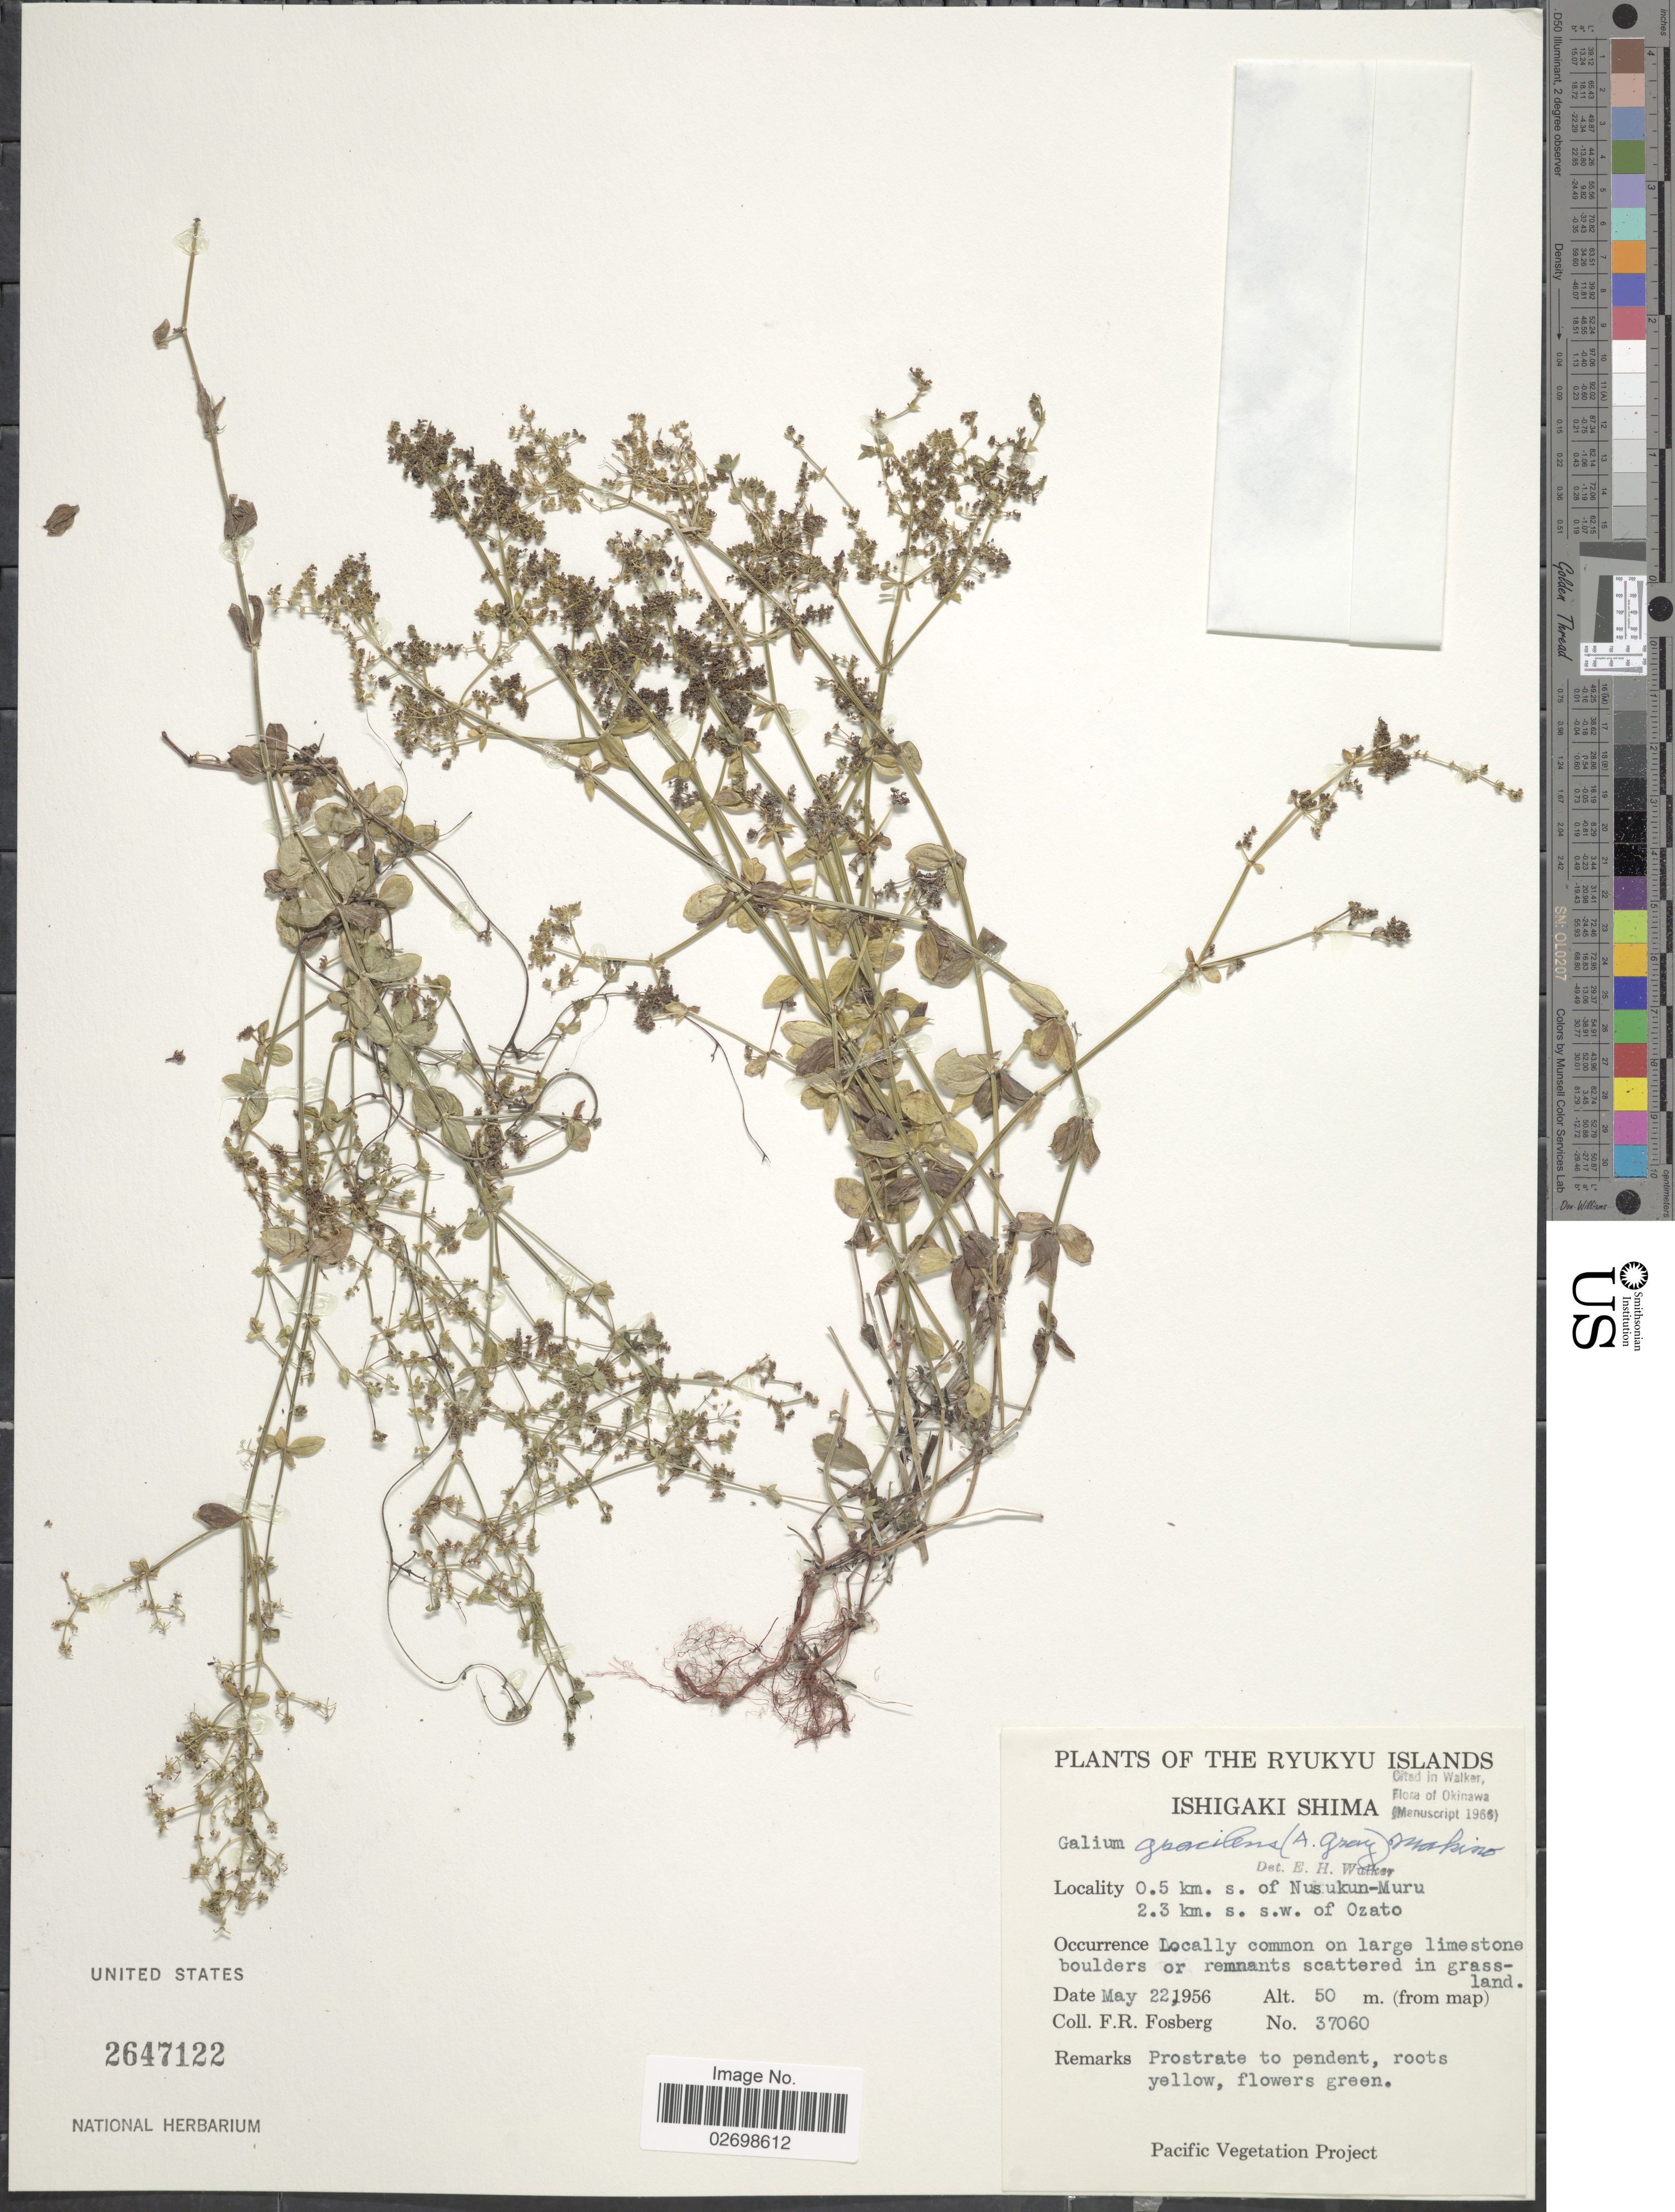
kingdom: Plantae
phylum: Tracheophyta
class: Magnoliopsida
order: Gentianales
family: Rubiaceae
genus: Galium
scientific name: Galium gracilens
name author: (A. Gray) Makino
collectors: F. R. Fosberg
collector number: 37060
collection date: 1956-05-22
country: Japan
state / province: Okinawa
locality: Ryukyu Islands, Ishigaki Shima, 0.5 km. s. of Nusunkun-Muru, 2.3 km. s. s.w. of Ozato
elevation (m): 50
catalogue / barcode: US 2647122